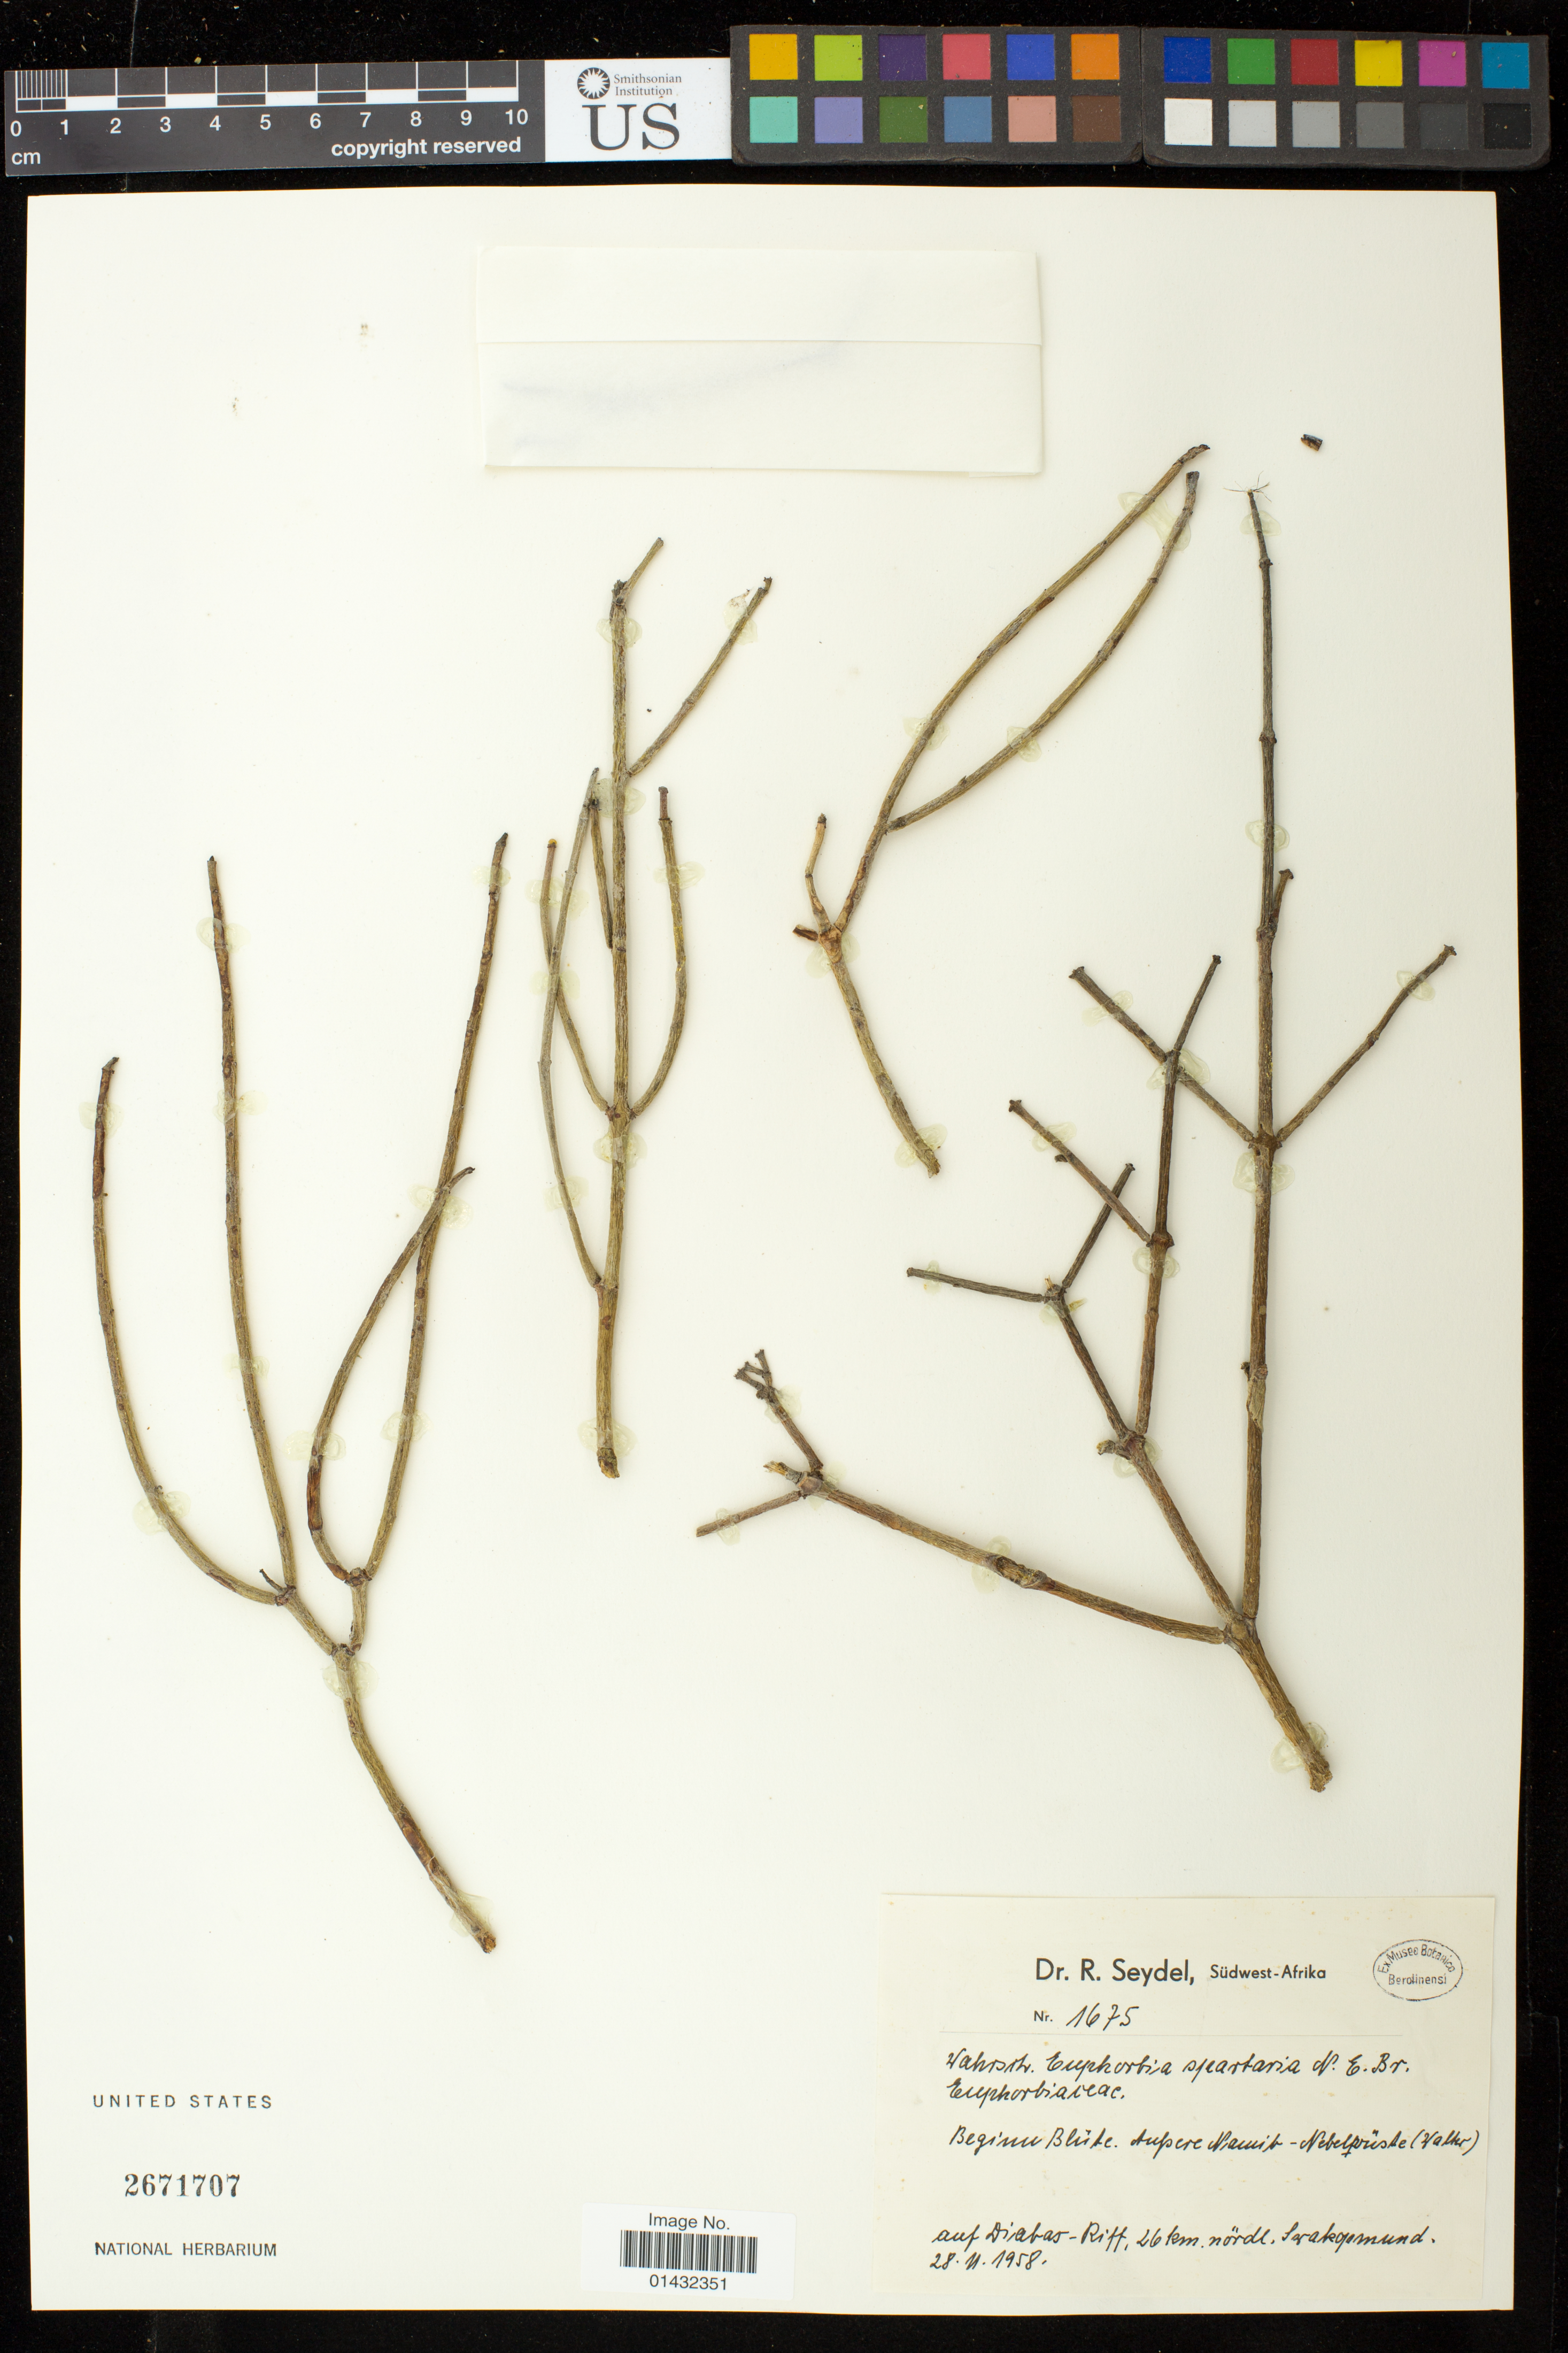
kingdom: Plantae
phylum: Tracheophyta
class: Magnoliopsida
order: Malpighiales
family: Euphorbiaceae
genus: Euphorbia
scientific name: Euphorbia racemosa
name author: Tausch & Rchb.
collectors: R. Seydel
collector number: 1675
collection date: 1958-02-28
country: Namibia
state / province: Erongo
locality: Sudwest-Afrika. 26 km. nordl, Swakopmund.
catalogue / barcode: US 2671707